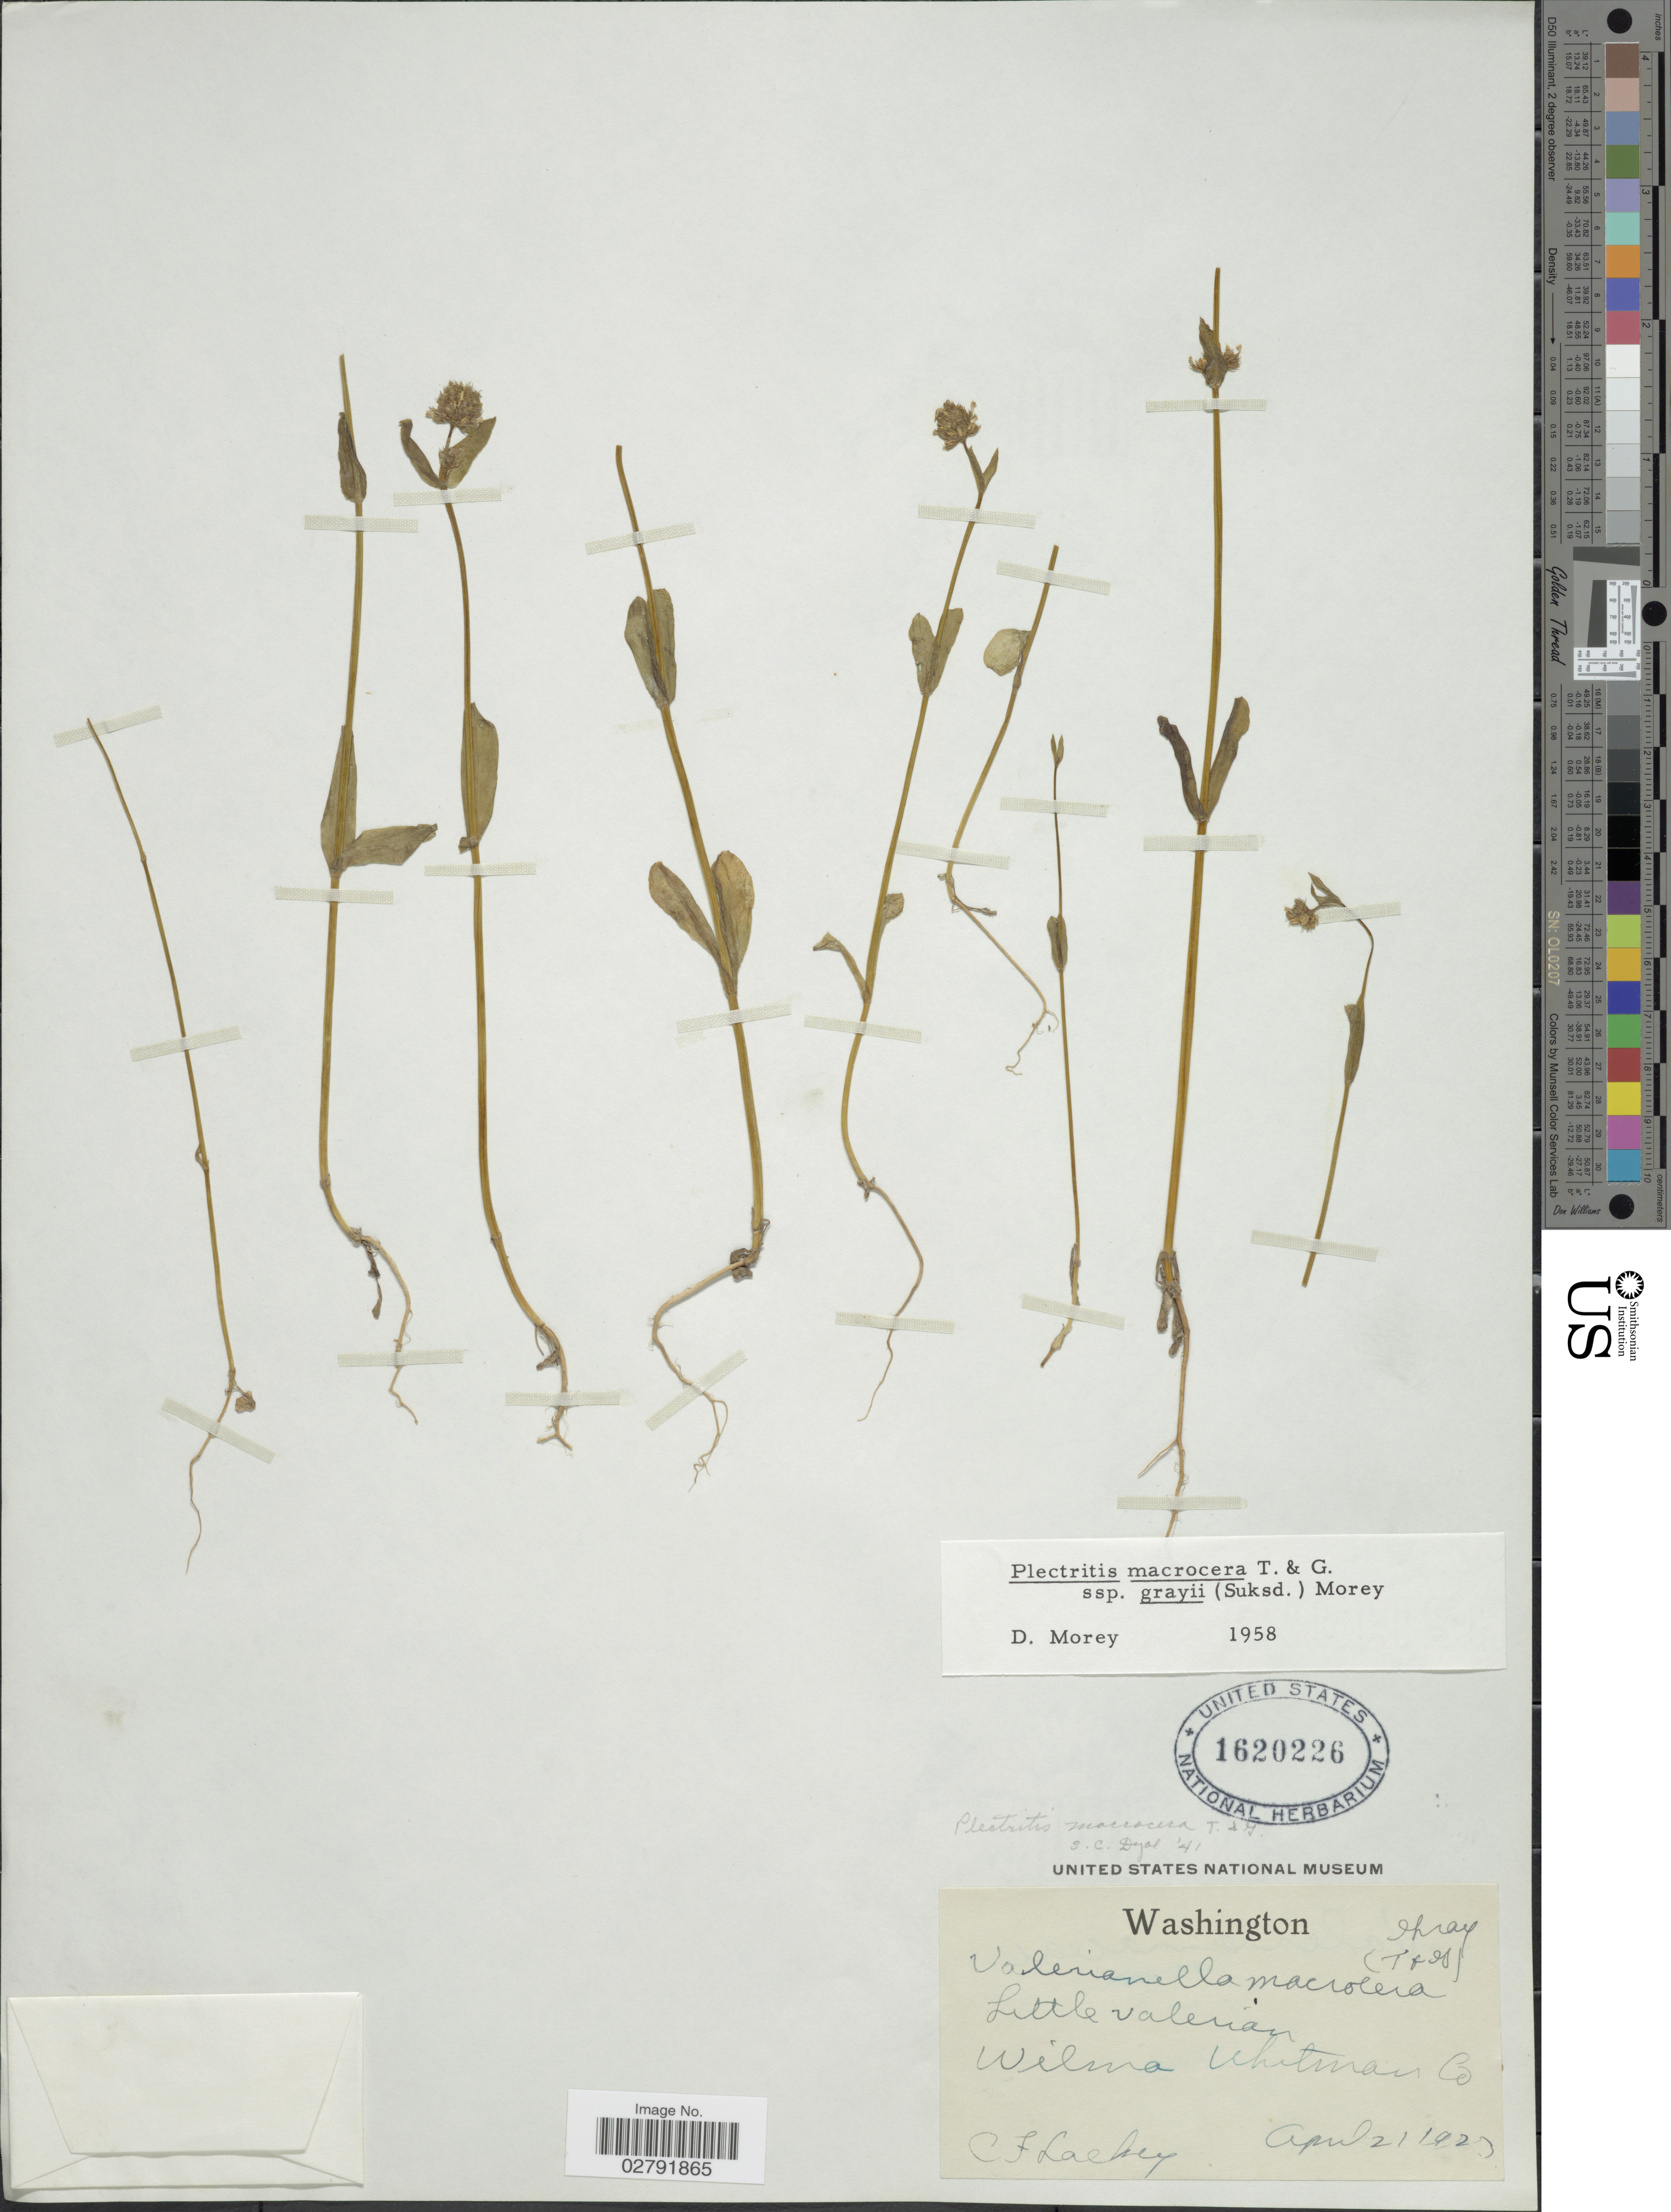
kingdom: Plantae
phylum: Tracheophyta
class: Magnoliopsida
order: Dipsacales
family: Caprifoliaceae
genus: Plectritis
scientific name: Plectritis macrocera subsp. grayi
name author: (Suksd.) Morey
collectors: C. Lackey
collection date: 1923-04-21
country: United States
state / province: Washington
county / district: Whitman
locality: Wilma Whitman Co.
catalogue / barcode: US 1620226